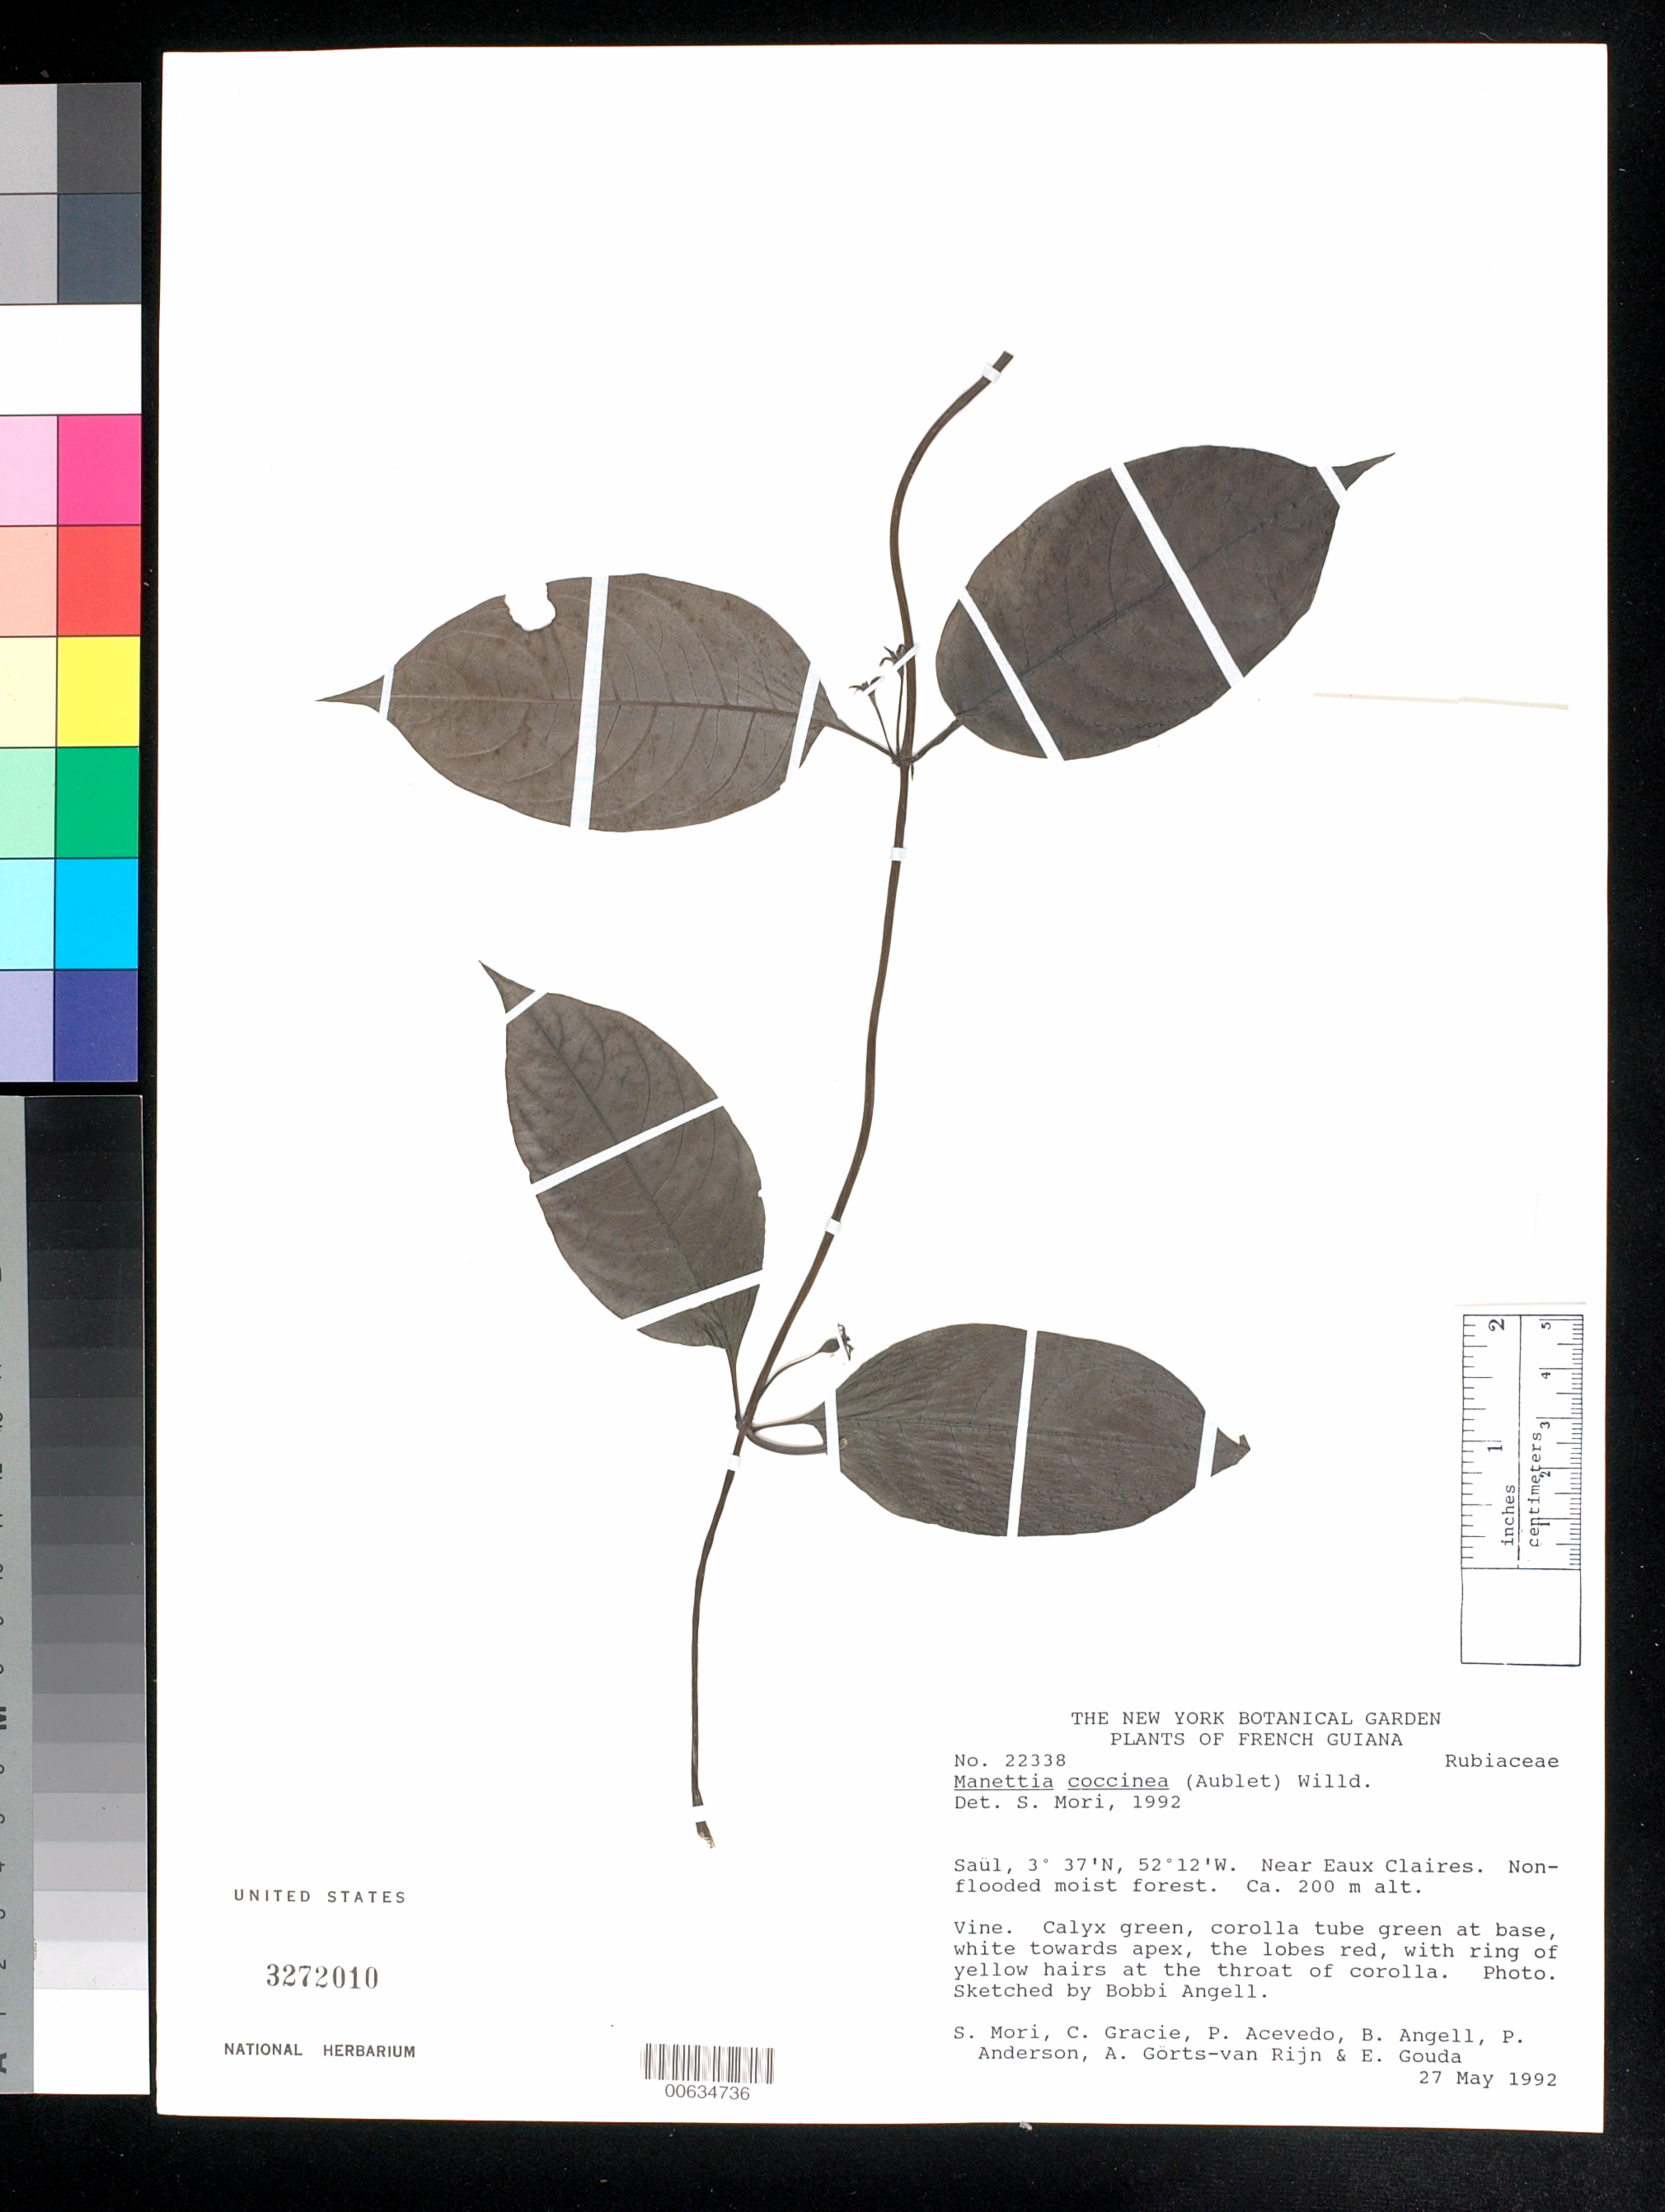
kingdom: Plantae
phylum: Tracheophyta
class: Magnoliopsida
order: Gentianales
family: Rubiaceae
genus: Manettia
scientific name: Manettia reclinata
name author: L.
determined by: Delprete, P. G., Herb. de Guyane Cay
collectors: S. Mori, C. A. Gracie, P. Acevedo-Rodr., Bobbi Angell & P. Anderson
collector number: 22338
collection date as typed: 27-May-92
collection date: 1992-05-27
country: French Guiana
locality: Saül, near Eaux Claires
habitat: Non-flooded moist forest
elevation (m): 200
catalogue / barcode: US 3272010